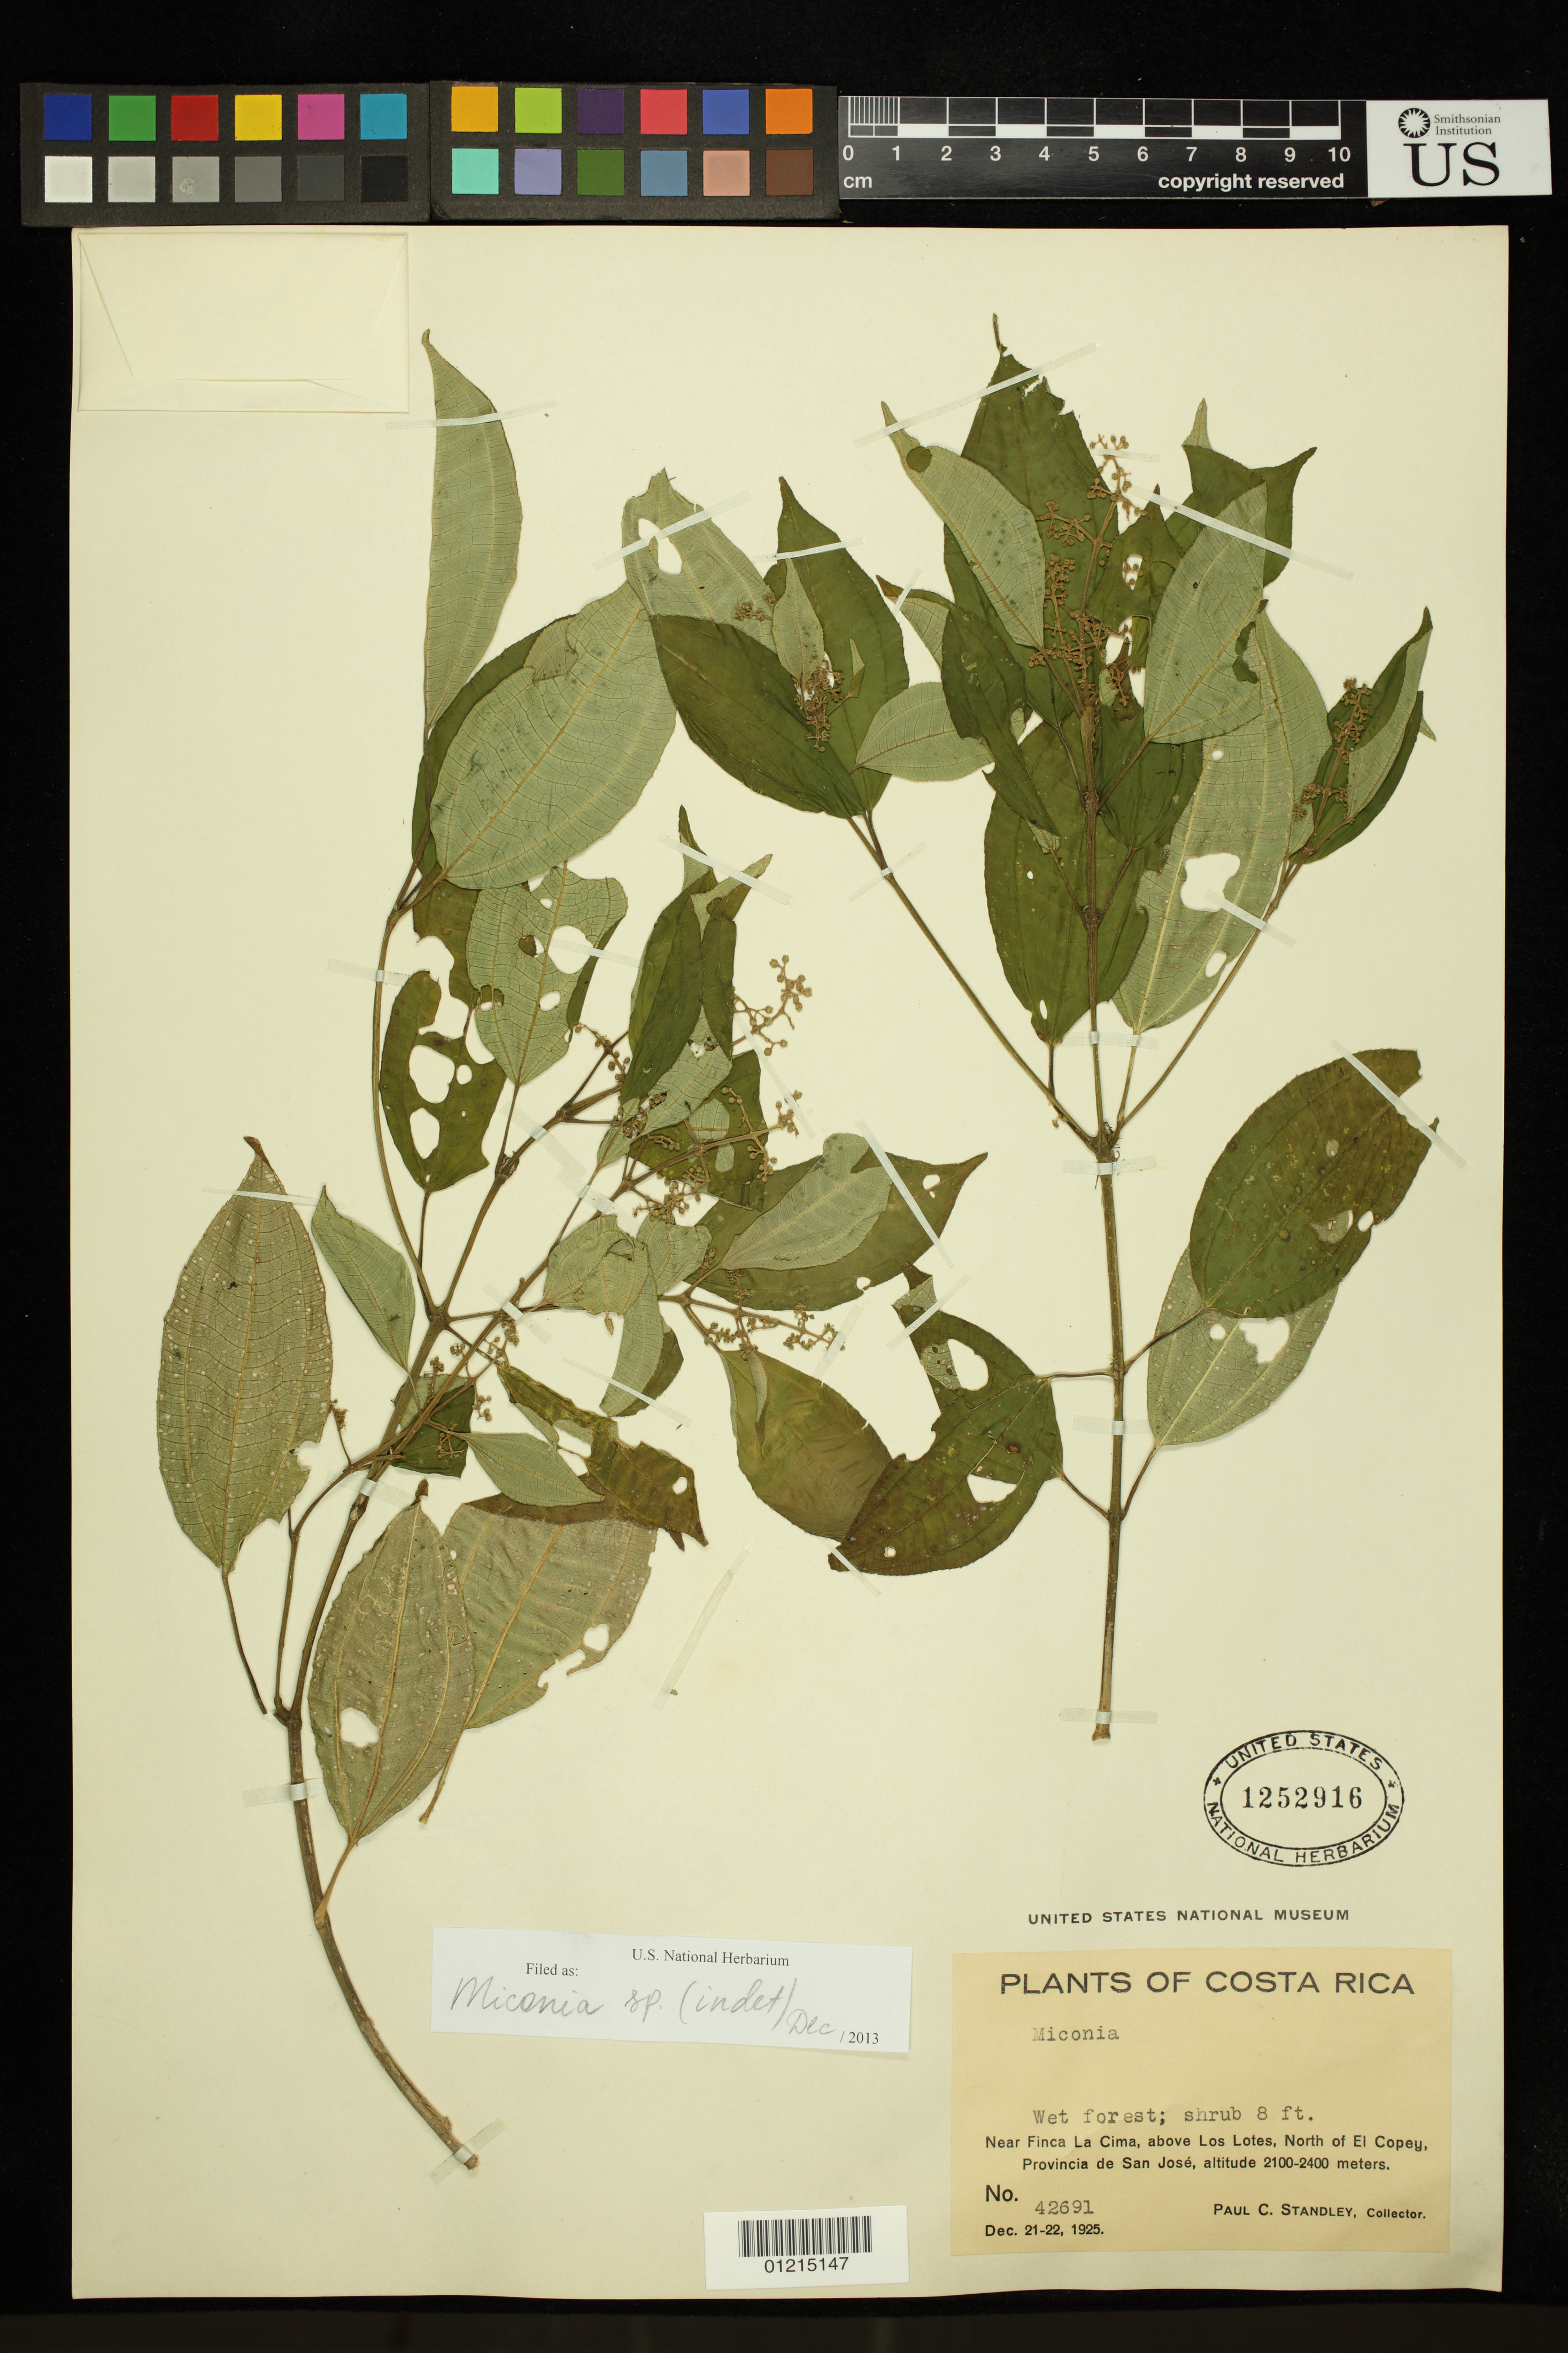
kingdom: Plantae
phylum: Tracheophyta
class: Magnoliopsida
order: Myrtales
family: Melastomataceae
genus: Miconia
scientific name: Miconia sp.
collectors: P. C. Standley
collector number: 42691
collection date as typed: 21 Dec 1925 and 22 Dec 1925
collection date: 1925-12-21,1925-12-22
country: Costa Rica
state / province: San José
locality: Near Finca La Cima, above Los Lotes, N of El Copey.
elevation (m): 2100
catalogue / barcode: US 1252916